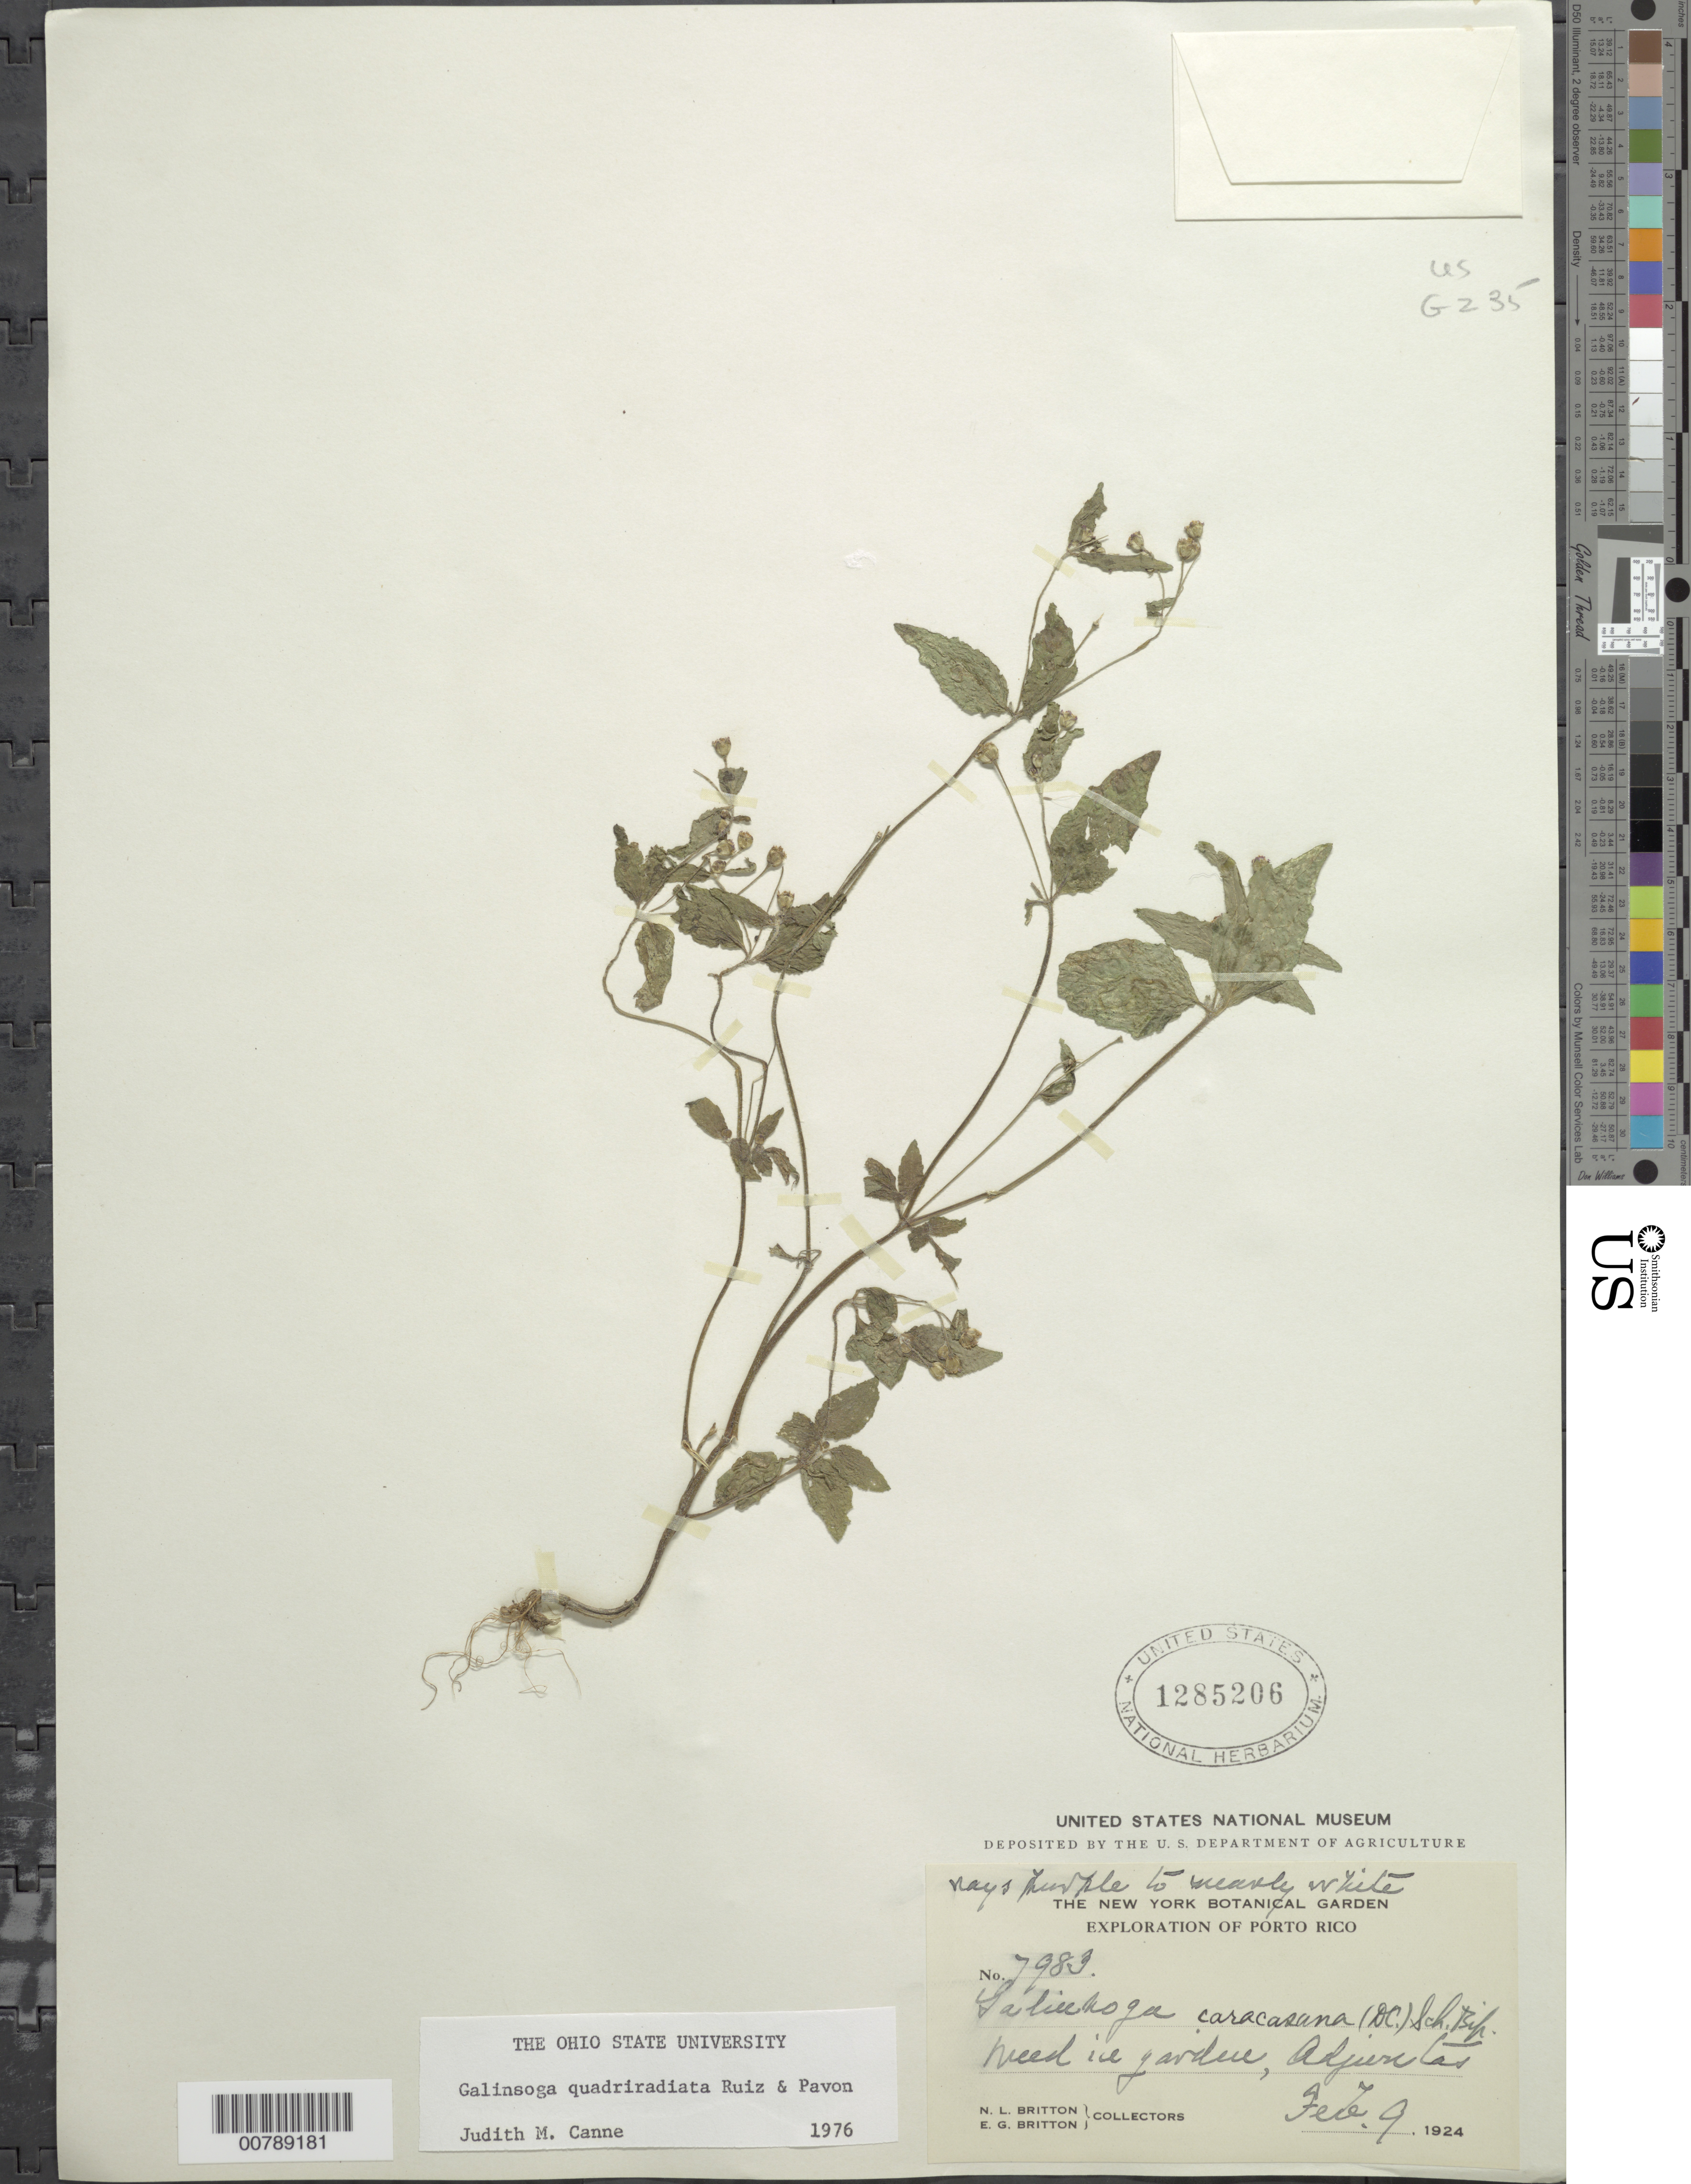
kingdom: Plantae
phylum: Tracheophyta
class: Magnoliopsida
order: Asterales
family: Asteraceae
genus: Galinsoga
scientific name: Galinsoga quadriradiata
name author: Ruiz & Pav.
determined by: Canne-Hilliker, J. M.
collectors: N. Britton & E. G. Britton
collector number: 7983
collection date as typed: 09 Feb 1924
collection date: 1924-02-09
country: Puerto Rico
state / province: Adjuntas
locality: Weed in garden, Adjuntas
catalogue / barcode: US 1285206